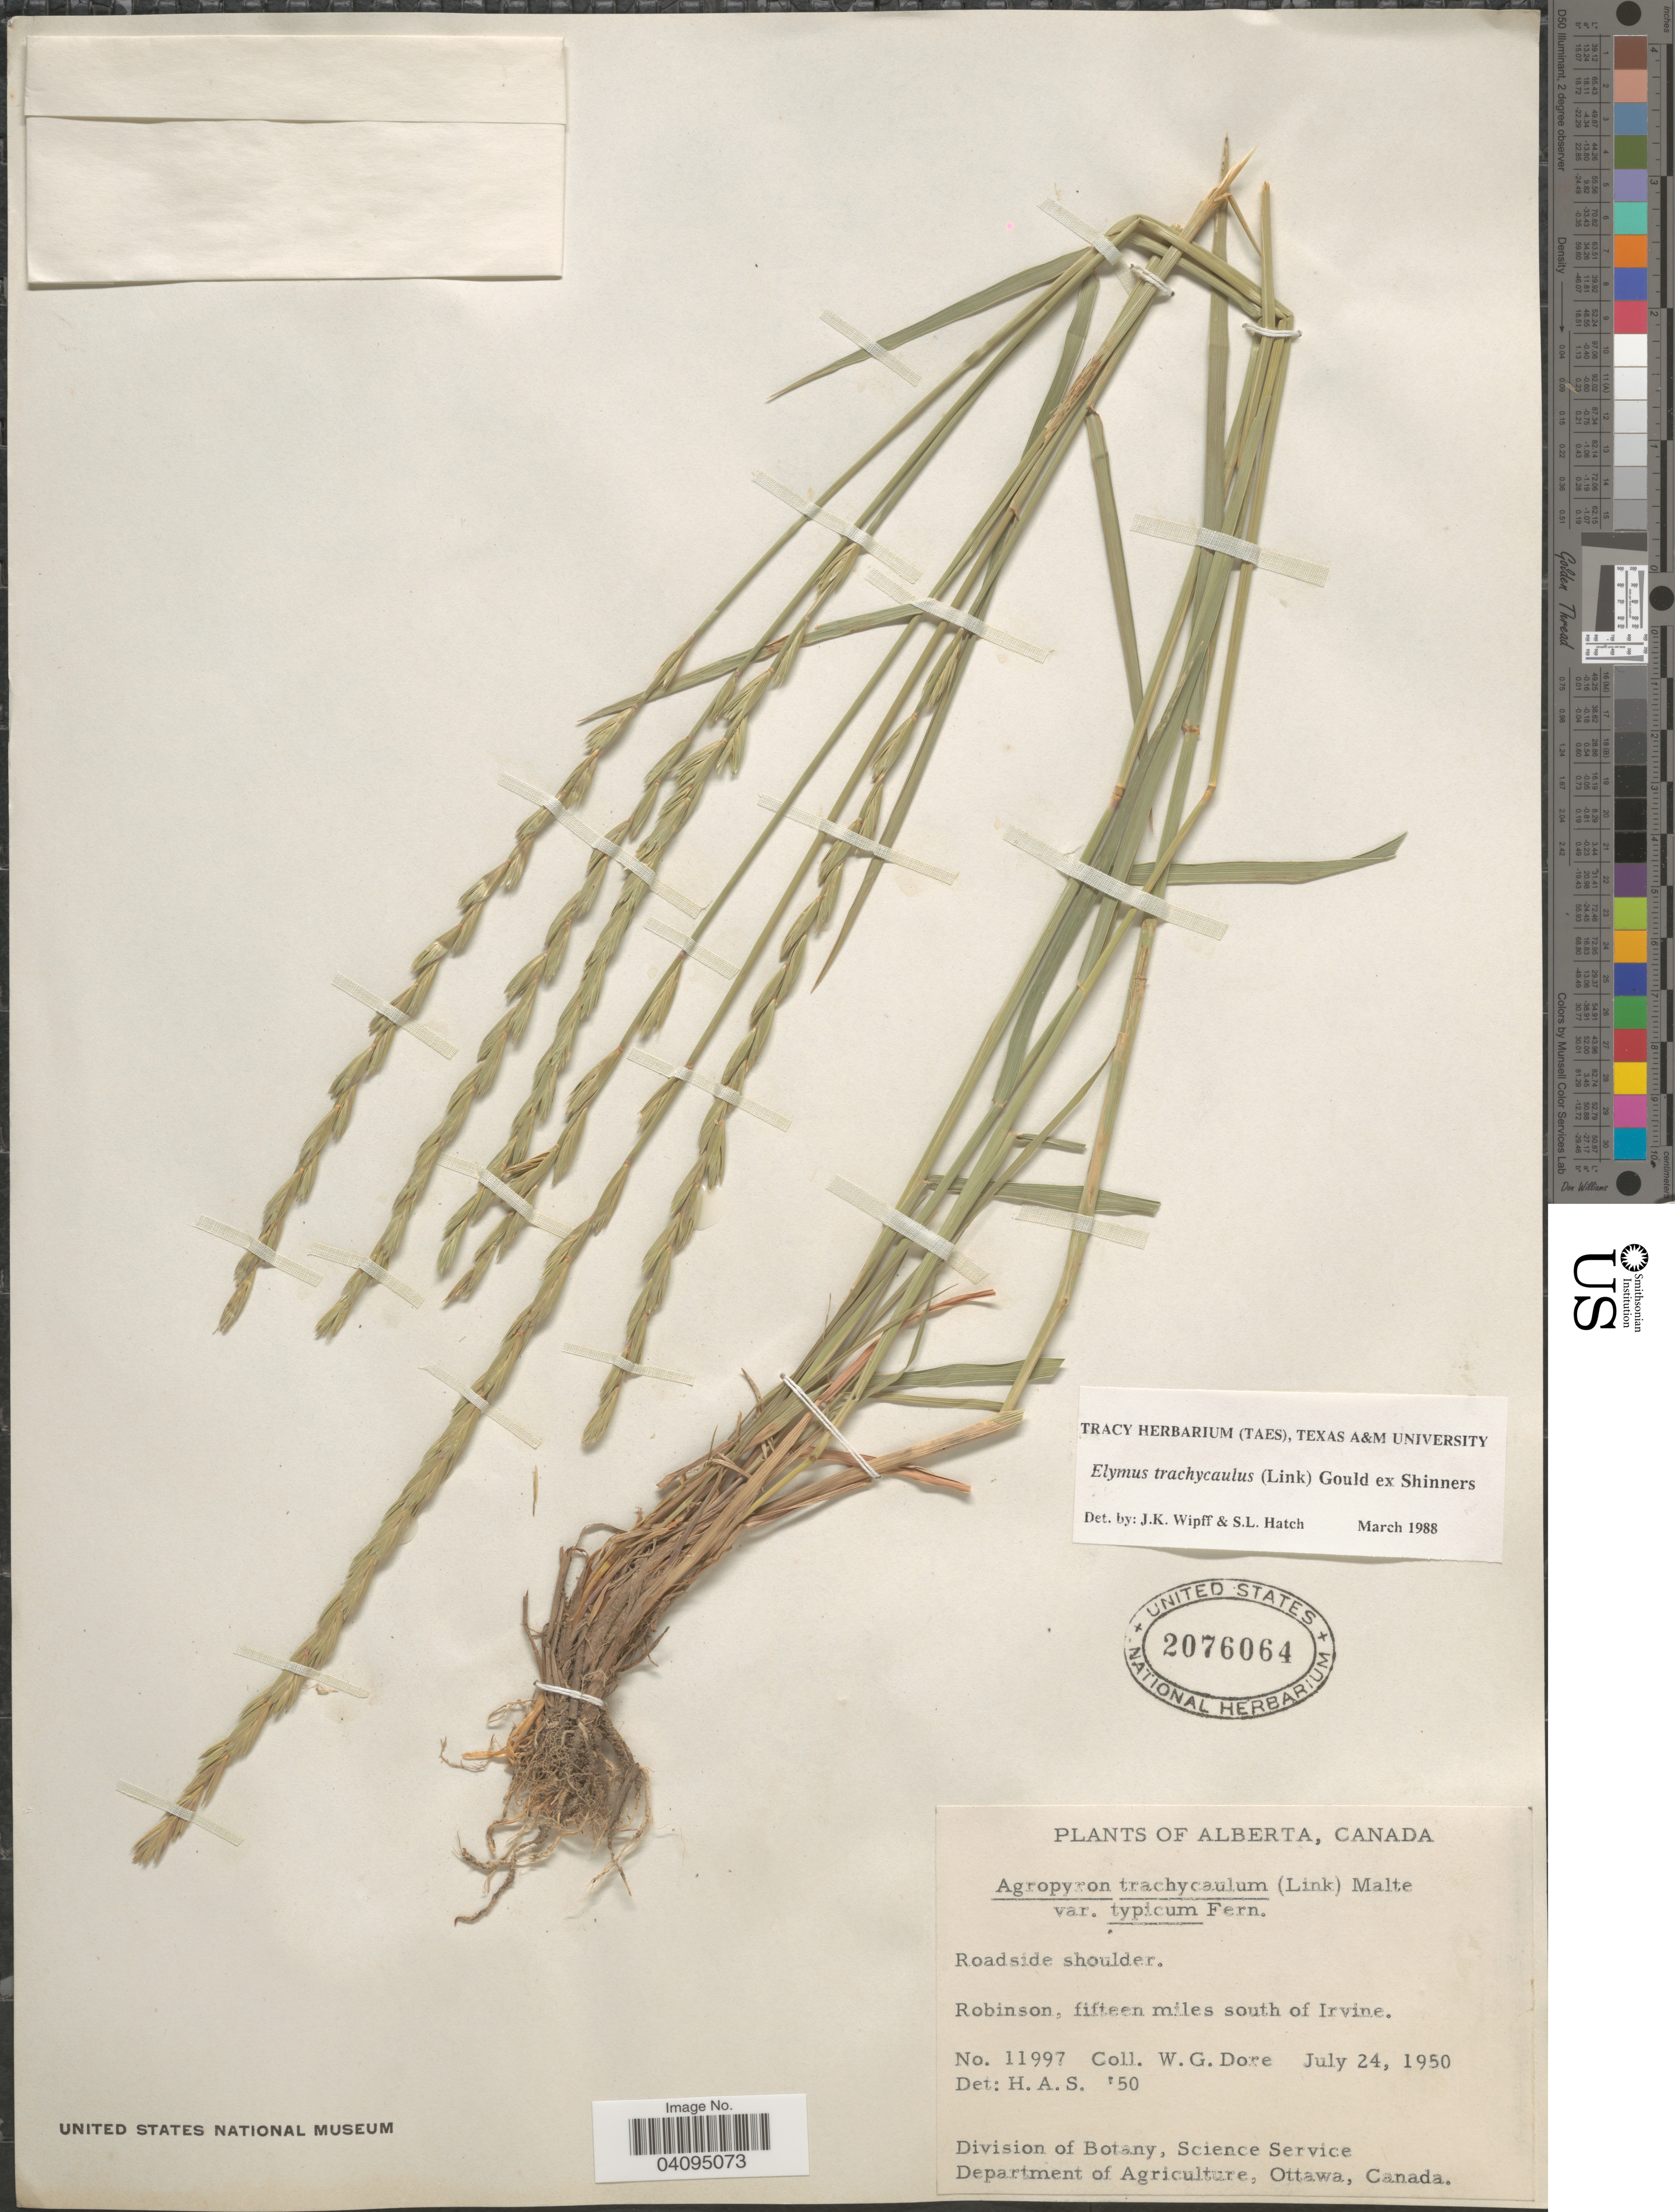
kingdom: Plantae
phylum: Tracheophyta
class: Liliopsida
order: Poales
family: Poaceae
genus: Elymus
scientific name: Elymus trachycaulus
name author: (Link) Gould ex Shinners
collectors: W. Dore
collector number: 11997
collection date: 1950-07-24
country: Canada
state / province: Alberta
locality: Robinson, fifteen miles south of Irvine.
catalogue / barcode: US 2076064